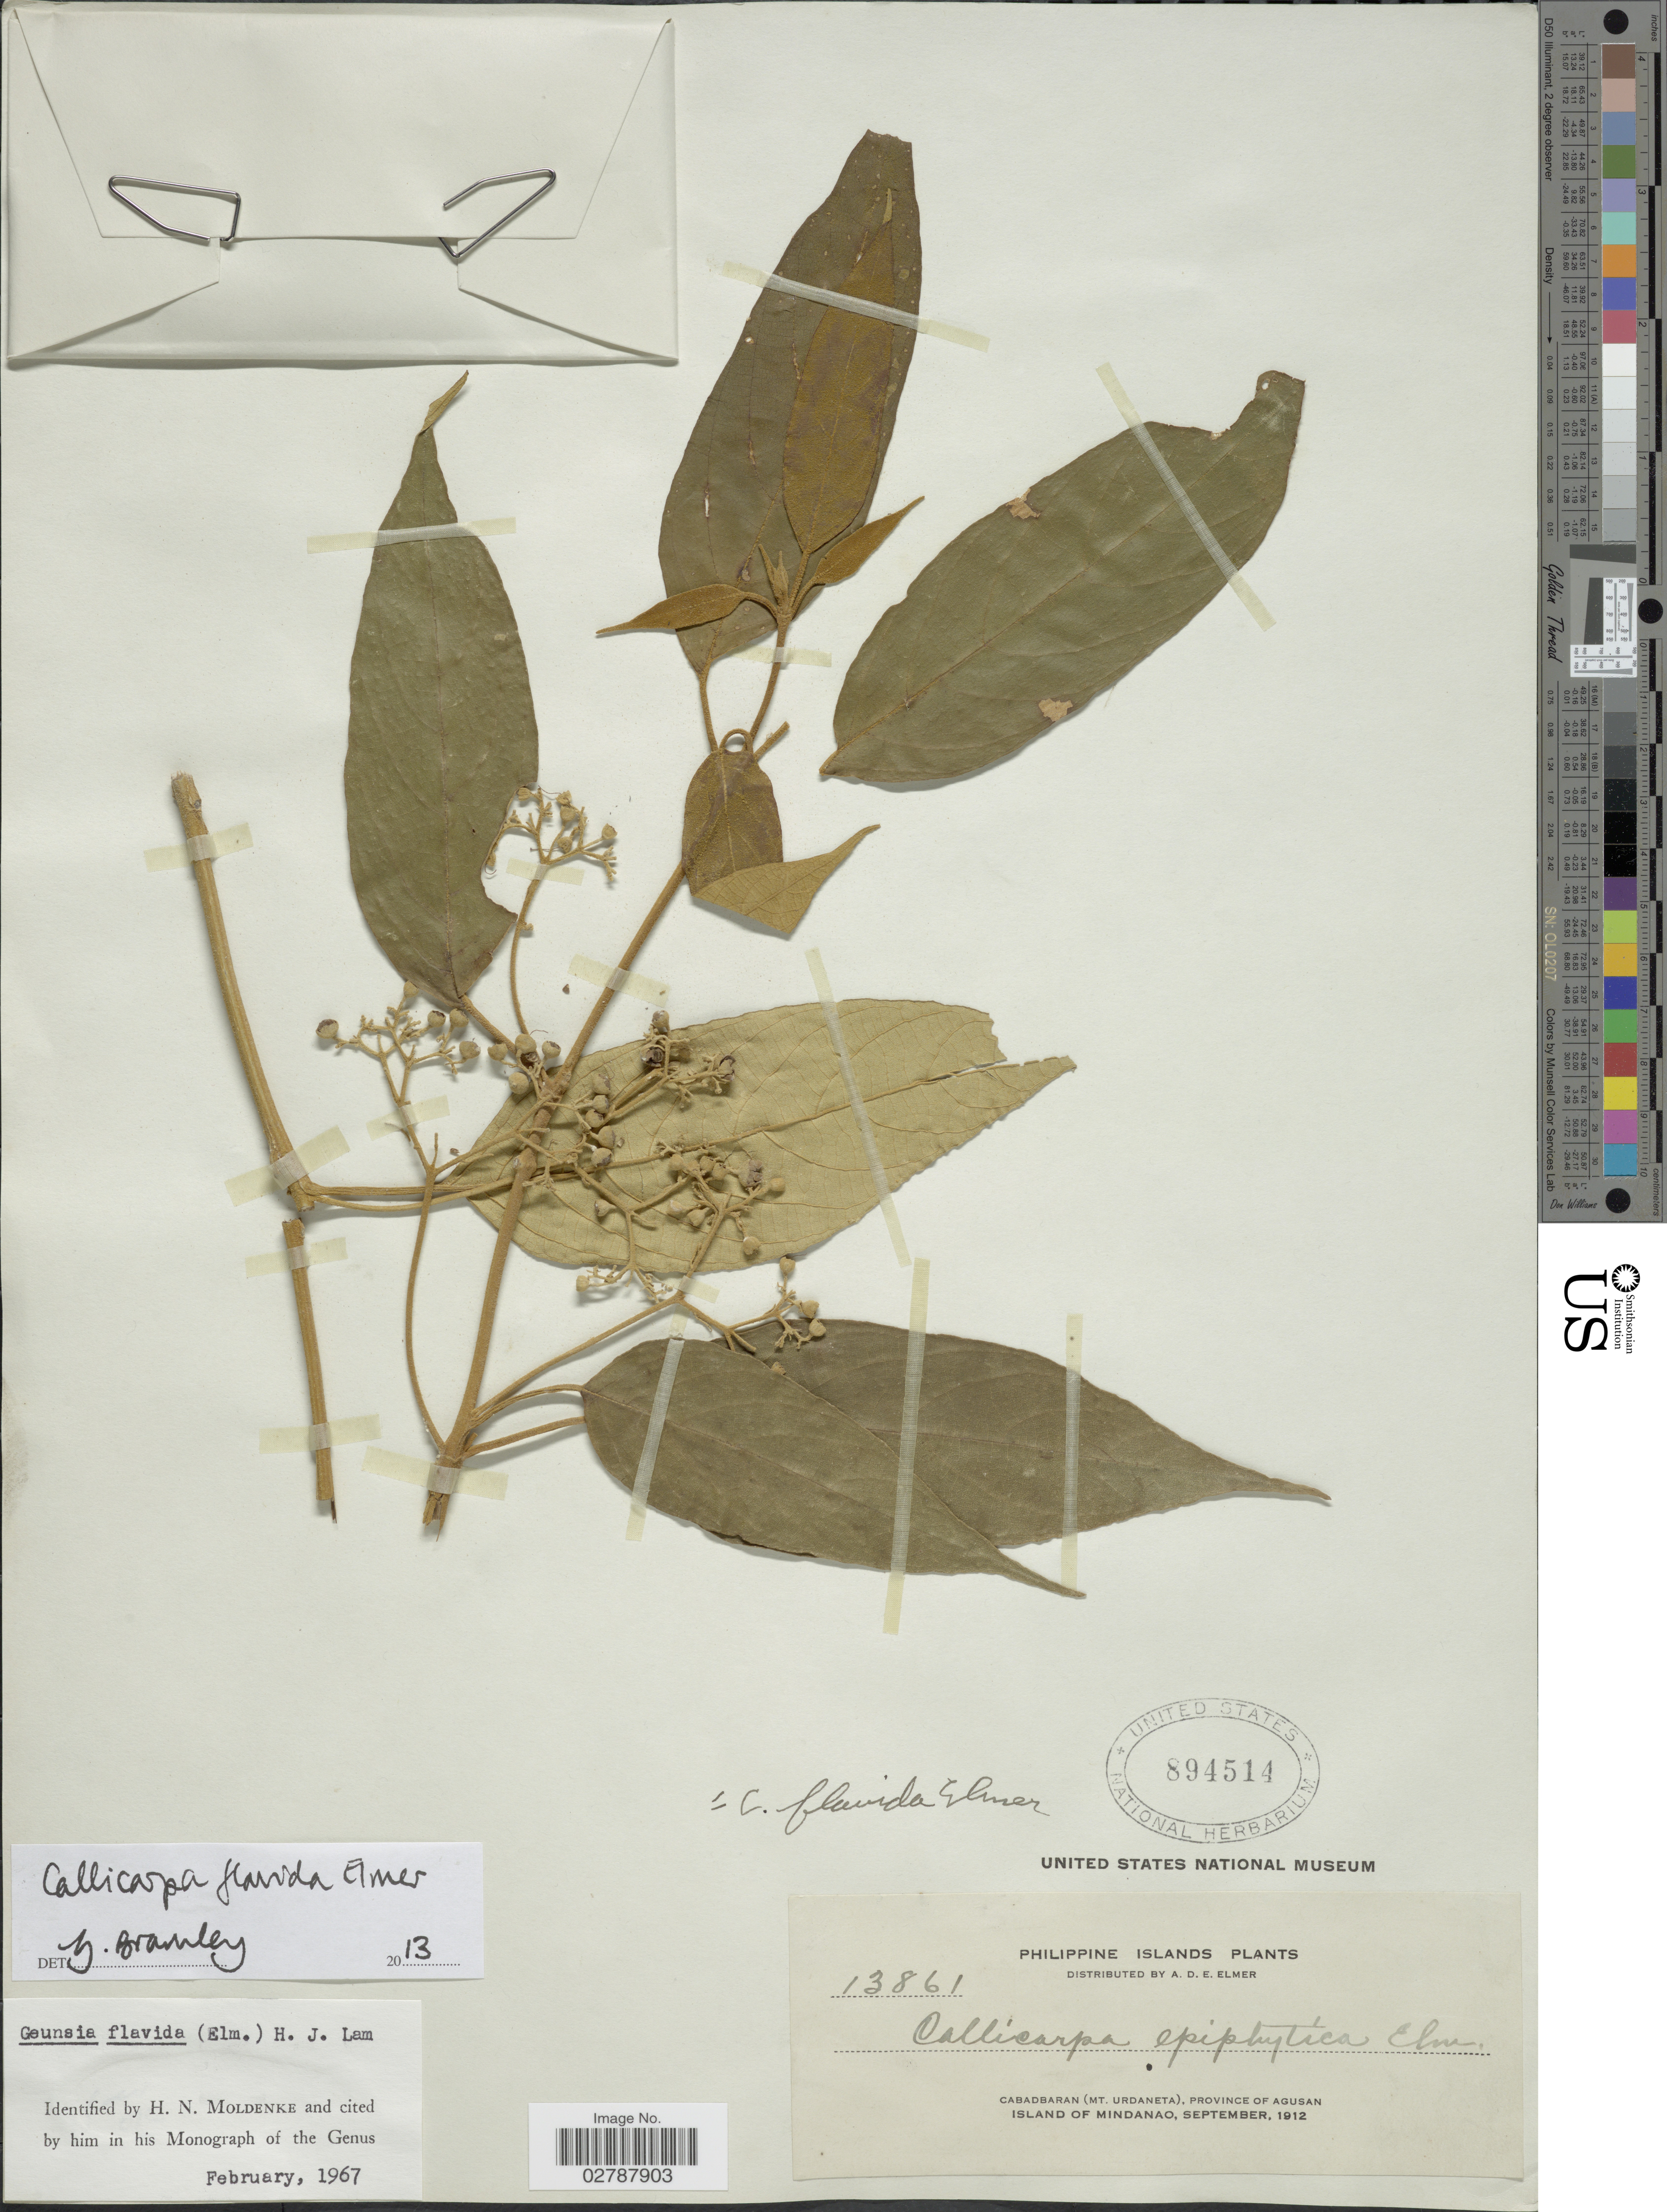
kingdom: Plantae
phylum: Tracheophyta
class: Magnoliopsida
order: Lamiales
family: Lamiaceae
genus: Callicarpa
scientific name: Callicarpa flavida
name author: Elmer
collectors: A. D. E. Elmer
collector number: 13861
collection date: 1912-09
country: Philippines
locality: Philippine Islands. Cabadbaran (Mt. Urdaneta), Province of Agusan. Island of Mindanao.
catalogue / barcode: US 894514